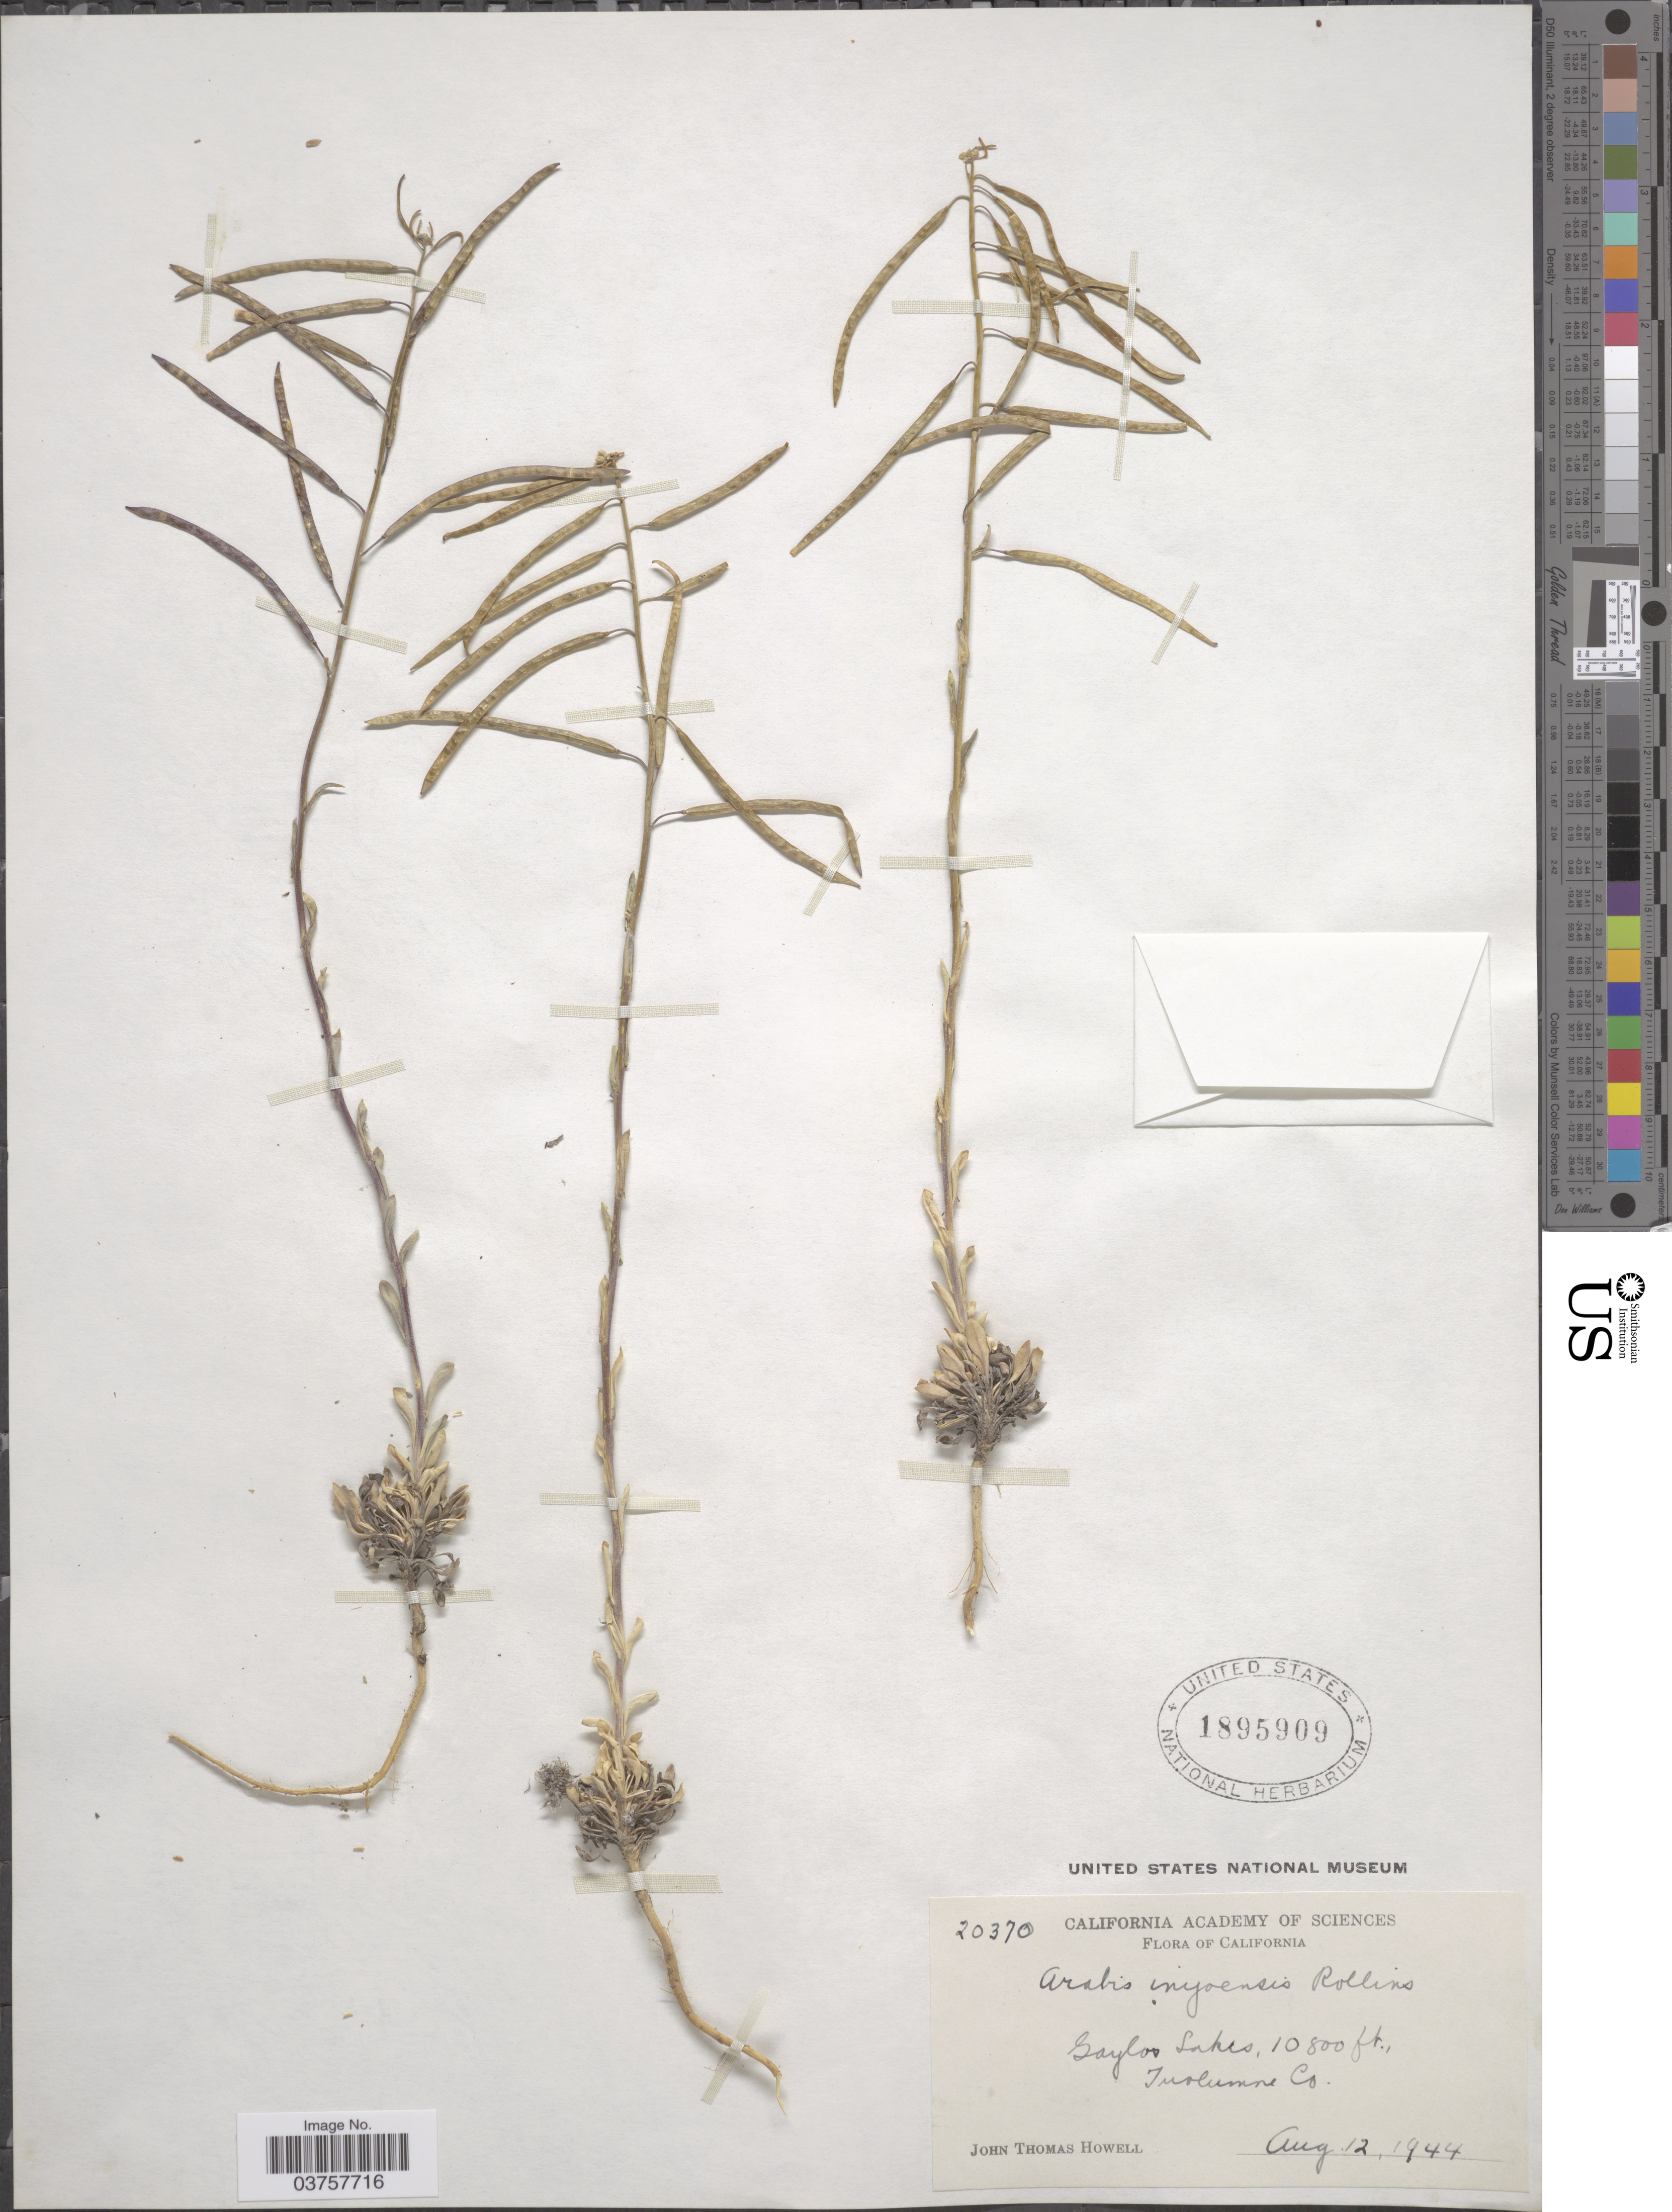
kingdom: Plantae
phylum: Tracheophyta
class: Magnoliopsida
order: Brassicales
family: Brassicaceae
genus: Arabis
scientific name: Arabis inyoensis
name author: Rollins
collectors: J. T. Howell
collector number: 20370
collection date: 1944-08-12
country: United States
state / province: California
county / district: Tuolumne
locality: Saylor Lakes, Tuolumne Co.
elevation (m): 3292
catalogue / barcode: US 1895909